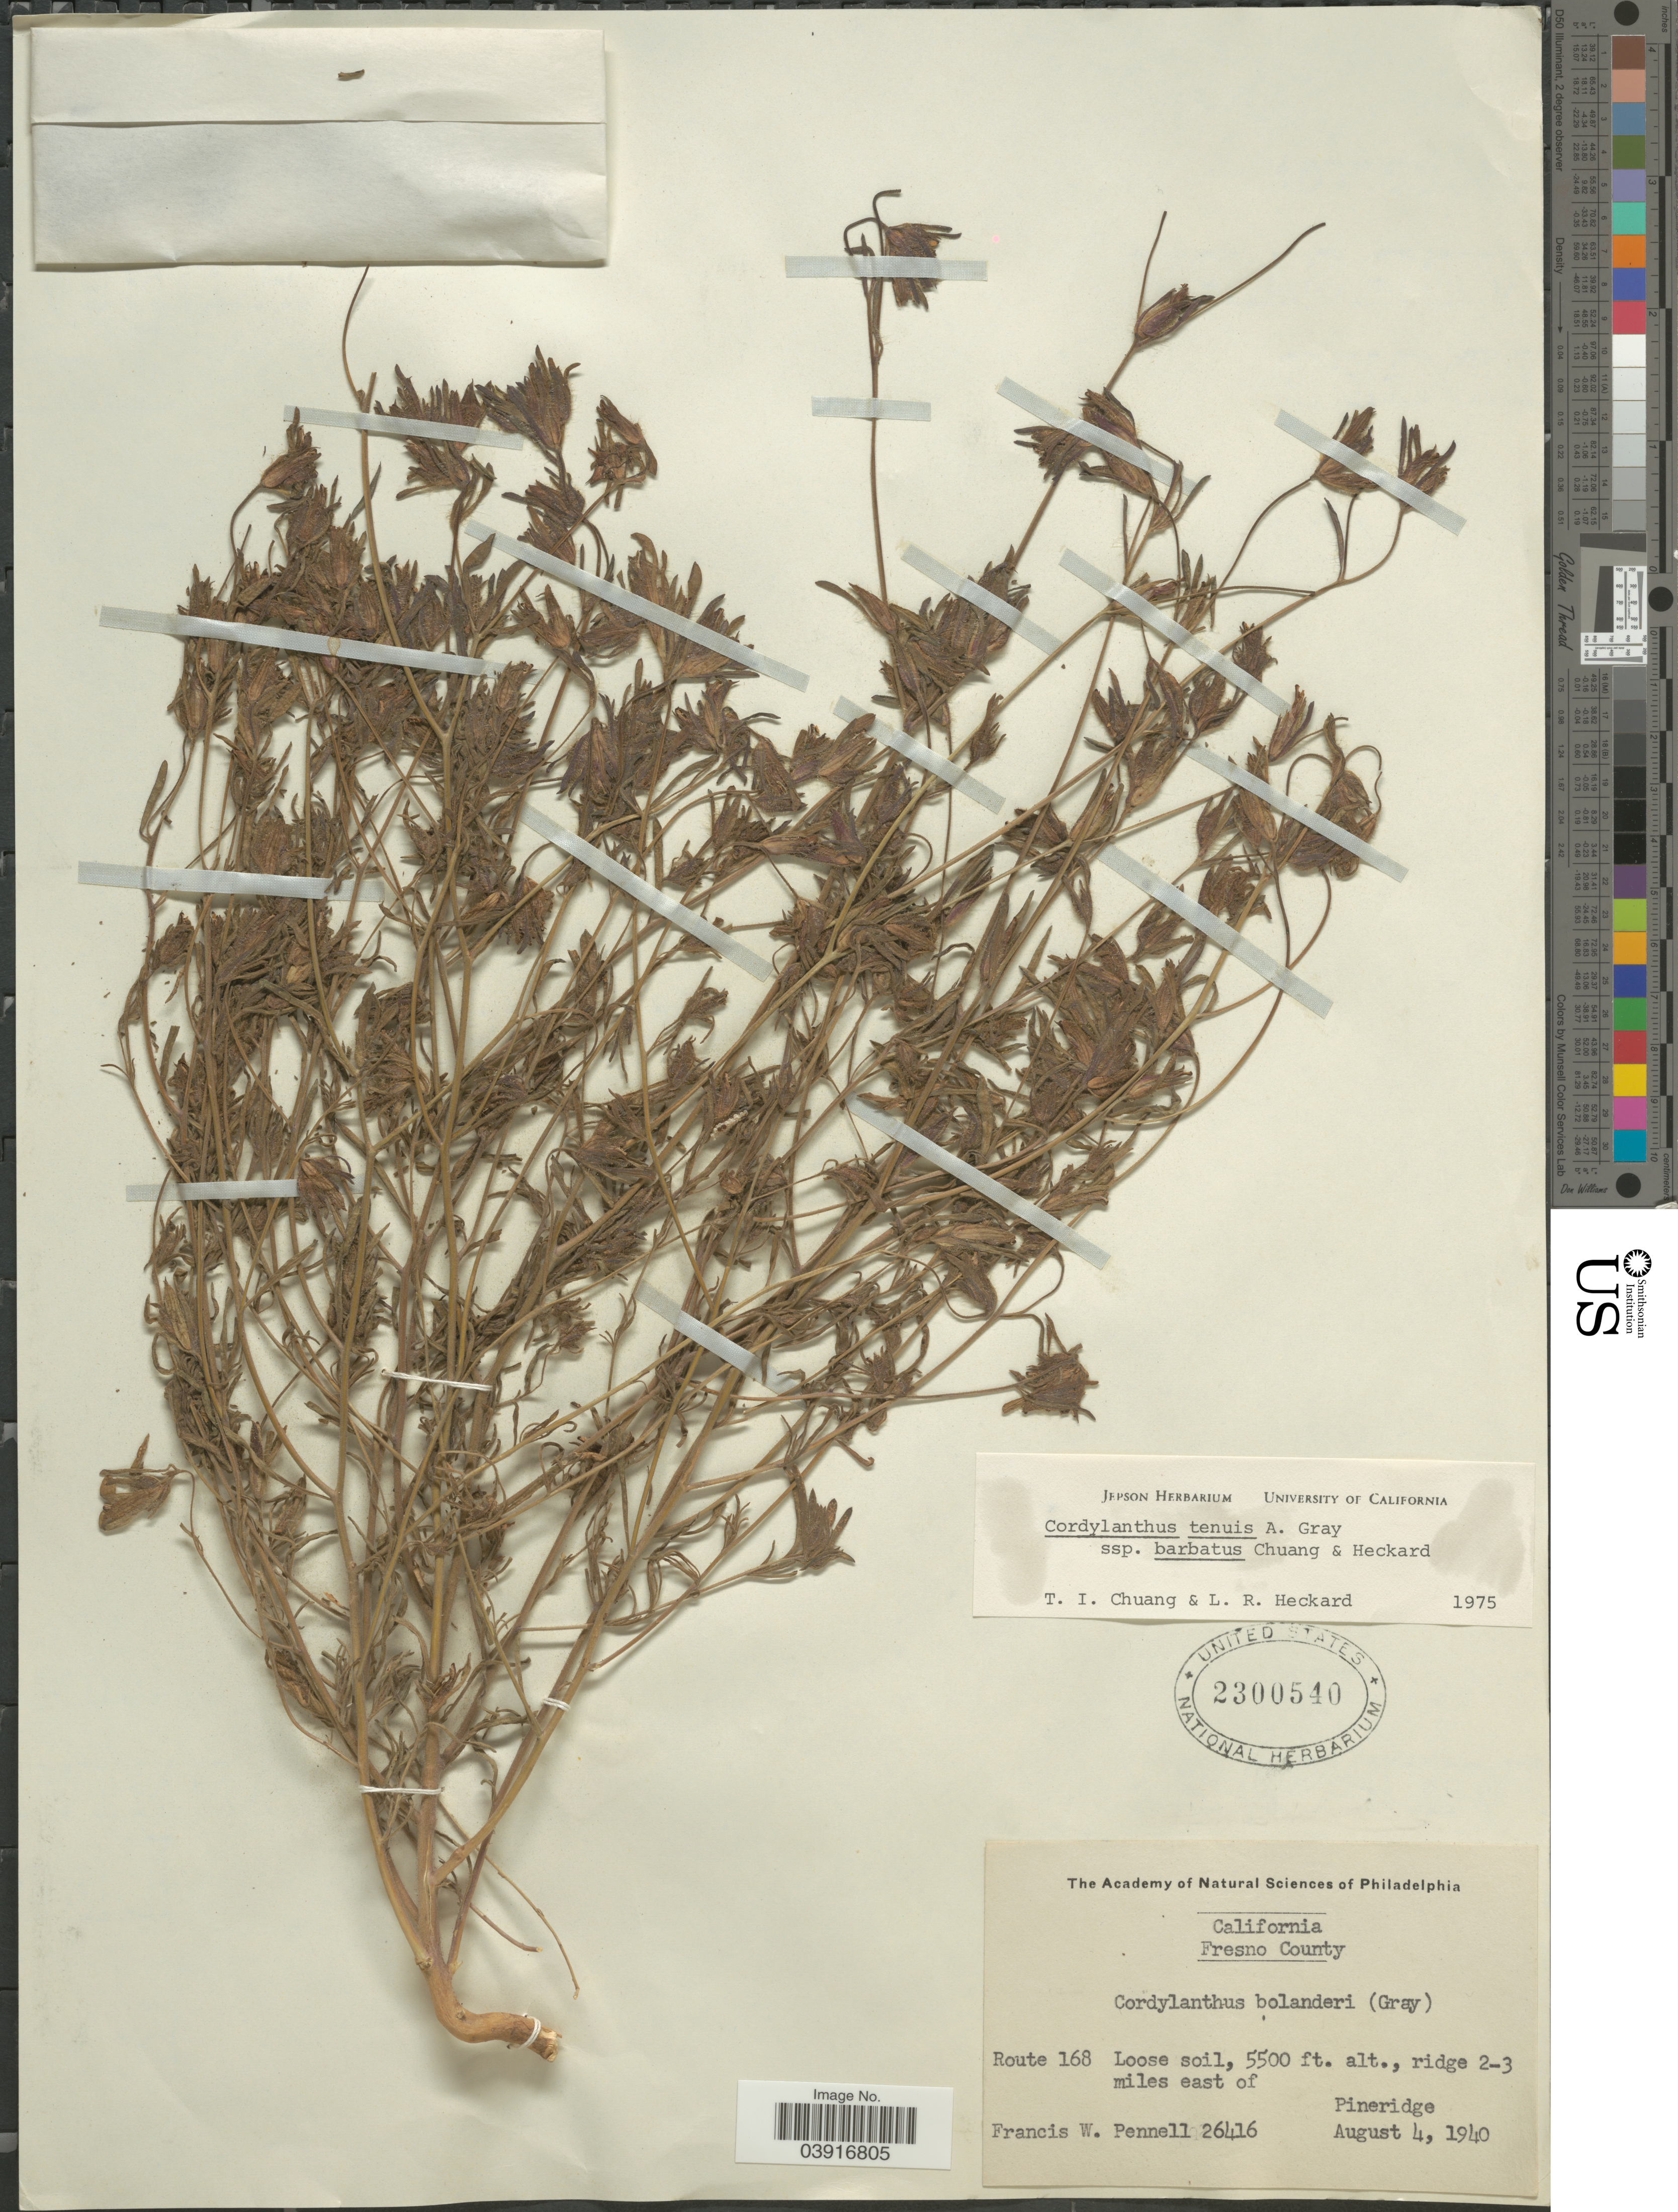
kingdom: Plantae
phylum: Tracheophyta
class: Magnoliopsida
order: Lamiales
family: Orobanchaceae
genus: Cordylanthus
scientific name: Cordylanthus tenuis subsp. barbatus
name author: T.I. Chuang & Heckard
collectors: F. W. Pennell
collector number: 26416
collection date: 1940-08-04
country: United States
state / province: California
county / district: Fresno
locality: Fresno County. Route 168. Loose soil, ridge 2-3 miles east of Pineridge.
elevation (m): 1676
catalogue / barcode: US 2300540